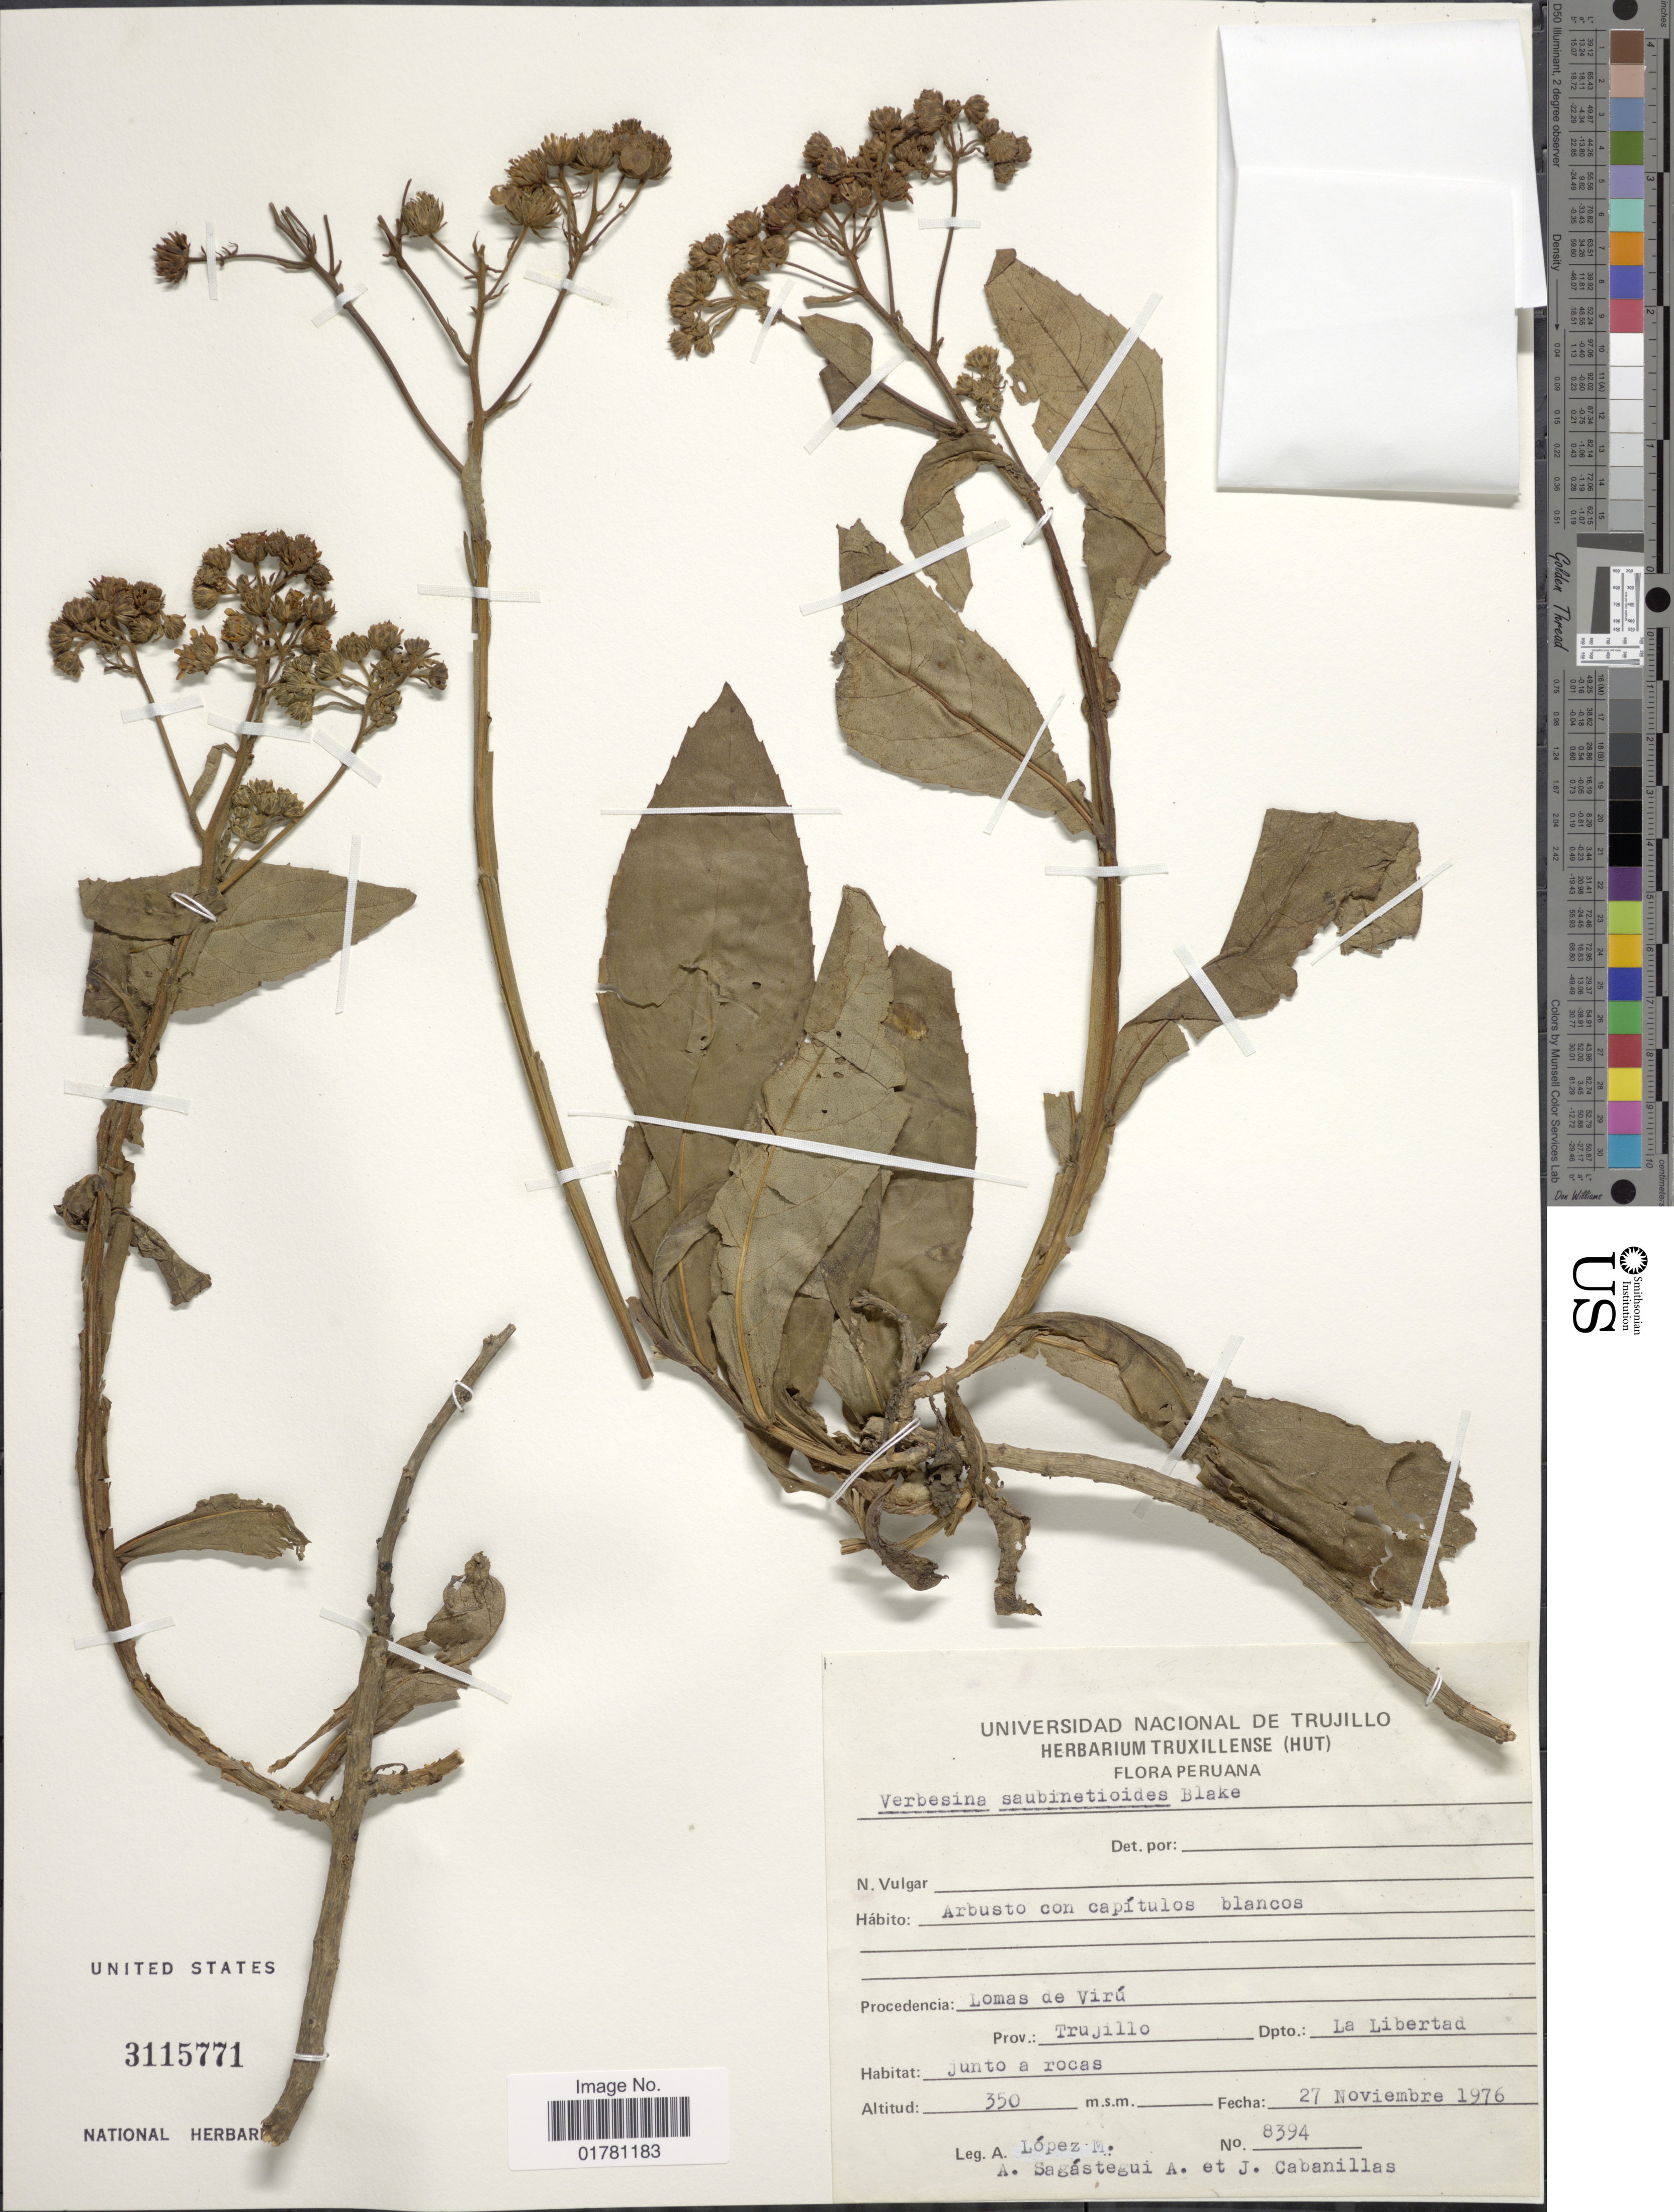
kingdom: Plantae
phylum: Tracheophyta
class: Magnoliopsida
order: Asterales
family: Asteraceae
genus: Verbesina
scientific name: Verbesina saubinetioides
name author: S.F. Blake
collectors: A. López M., A. Sagástegui A. & J. Cabanillas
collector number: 8394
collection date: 1976-11-27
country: Peru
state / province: La Libertad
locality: Lomas de Virú, Prov: Trujillo, Dpto La Libertad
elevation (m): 350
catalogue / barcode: US 3115771